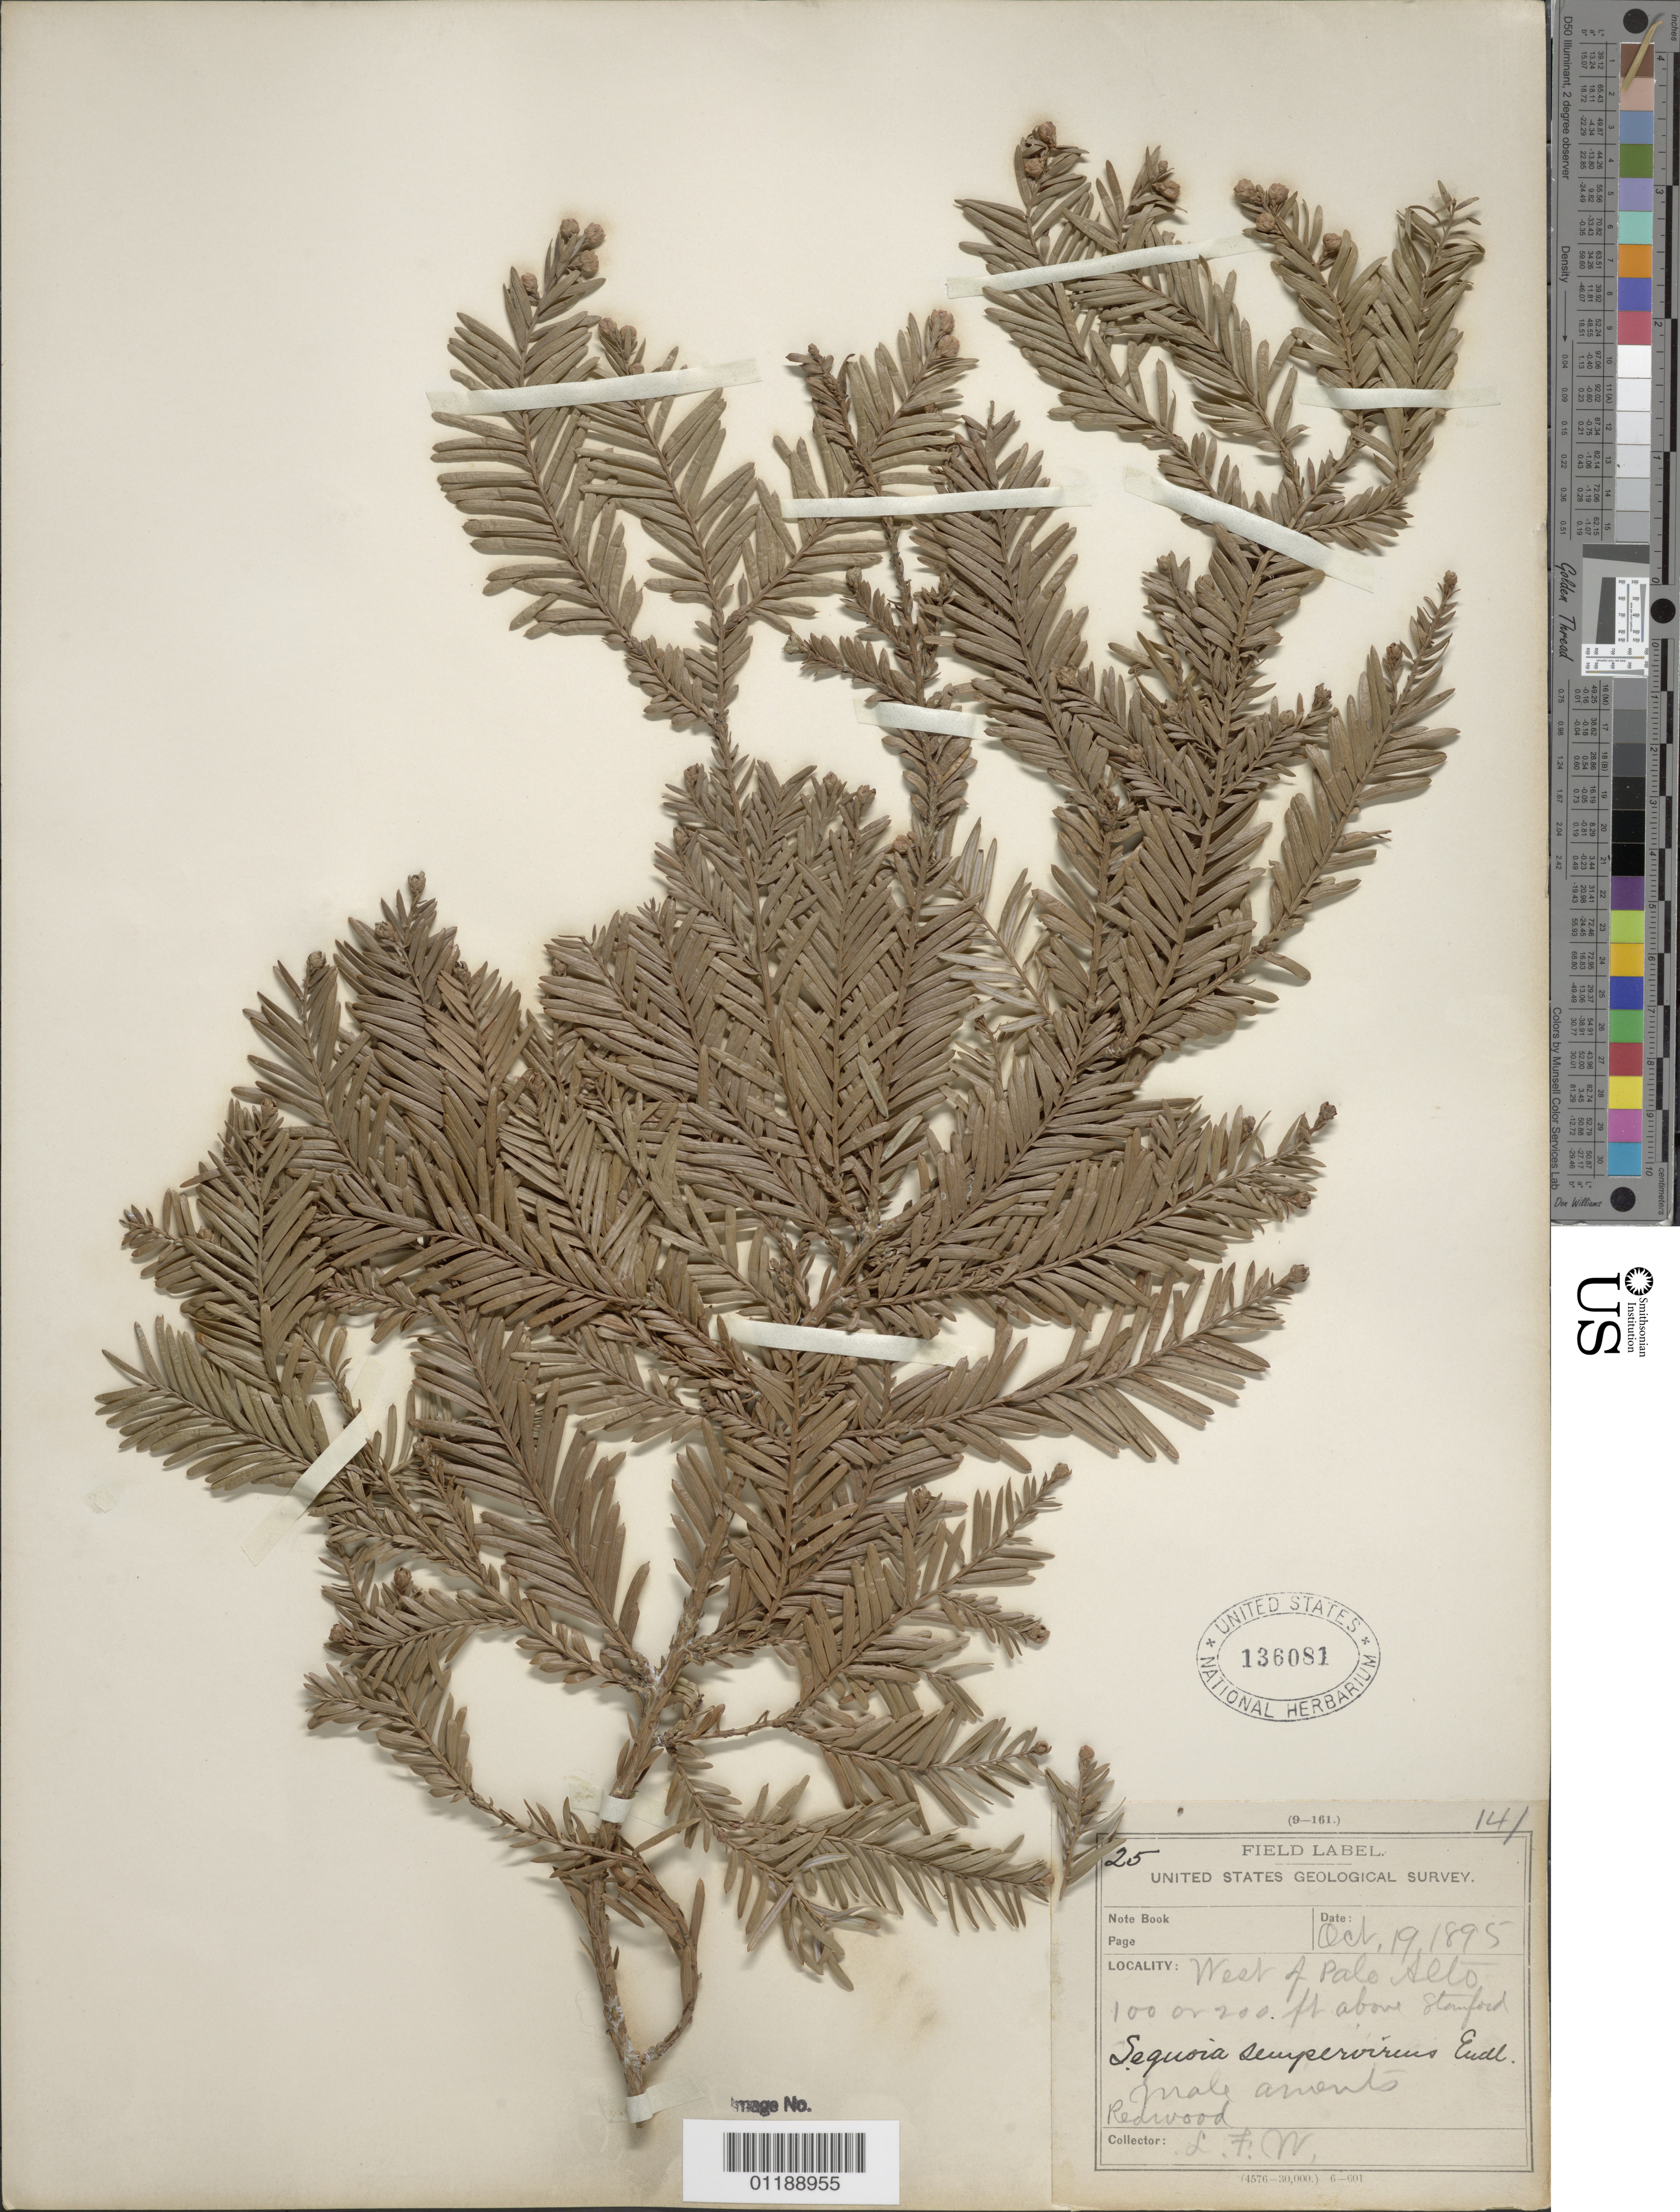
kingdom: Plantae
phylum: Tracheophyta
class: Pinopsida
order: Pinales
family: Cupressaceae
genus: Sequoia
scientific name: Sequoia sempervirens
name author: (D. Don) Endl.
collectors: L. F. Ward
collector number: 25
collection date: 1895-10-19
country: United States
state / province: California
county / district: Santa Clara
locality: West of Palo Alto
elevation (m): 30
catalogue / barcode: US 136081